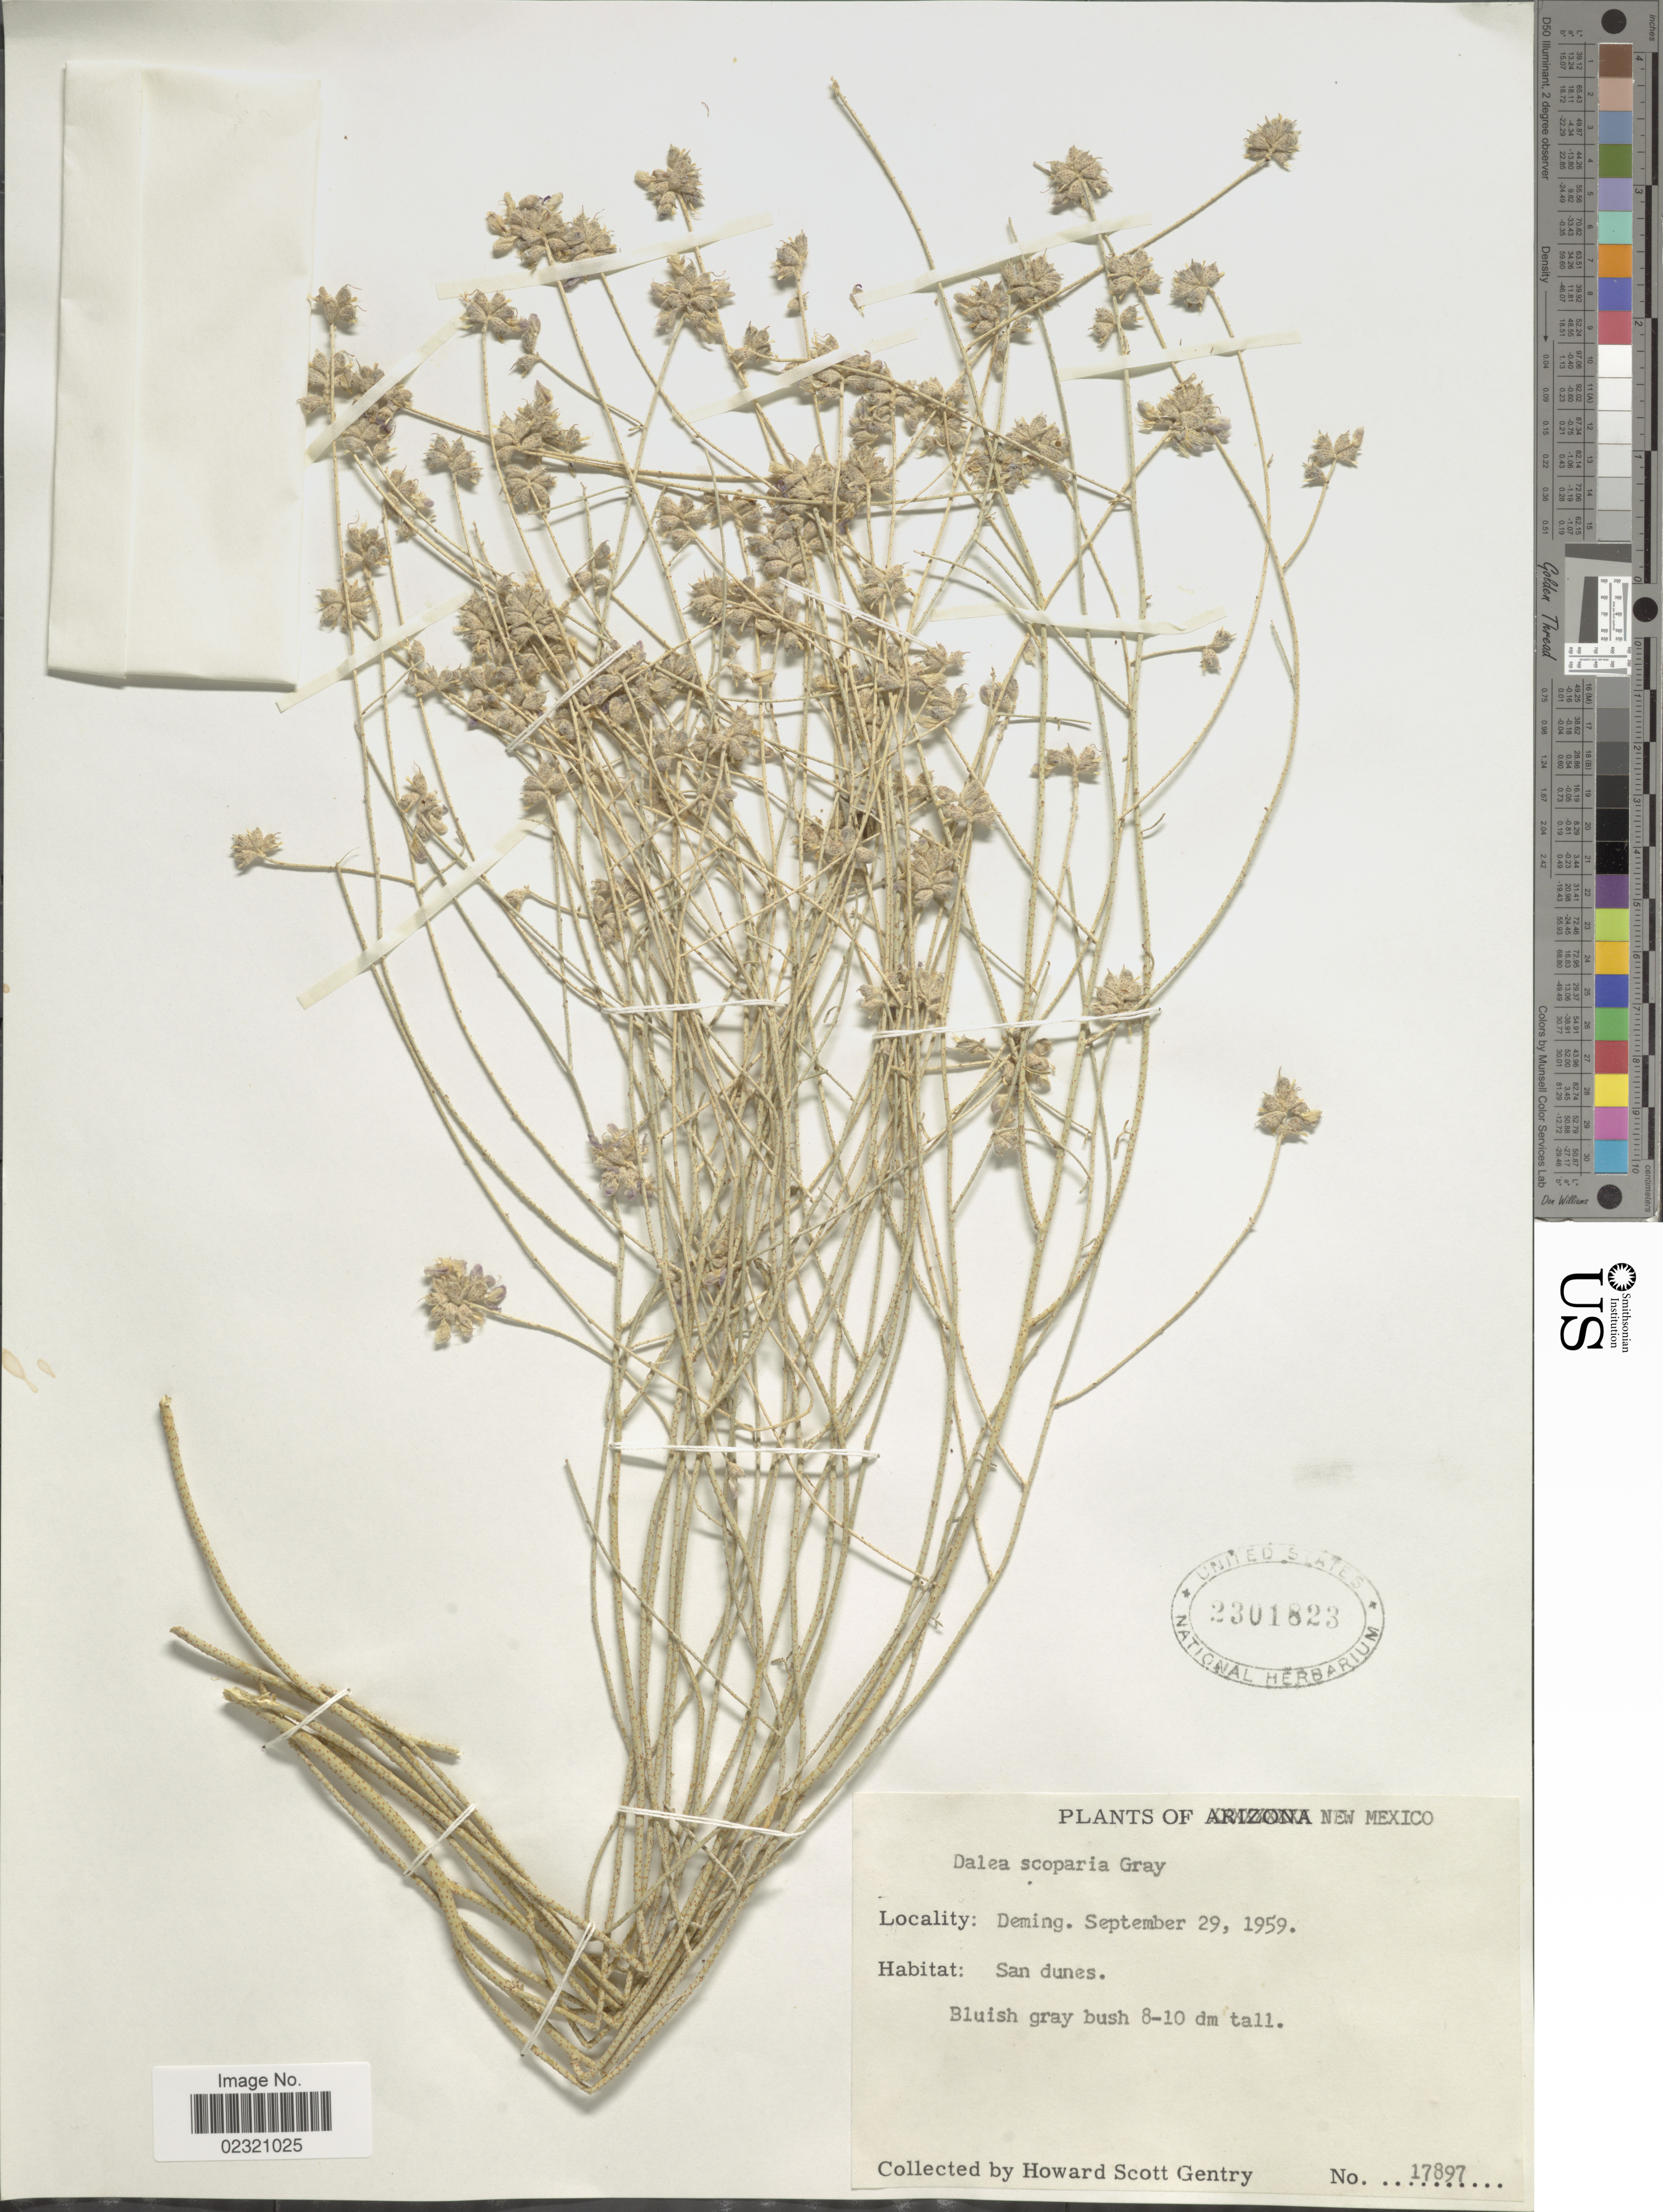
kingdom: Plantae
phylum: Tracheophyta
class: Magnoliopsida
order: Fabales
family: Fabaceae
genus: Psorothamnus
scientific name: Psorothamnus scoparius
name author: (A. Gray) Rydb.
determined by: Strong, M. T., (US), Smithsonian Institution - National Museum of Natural History (UNITED STATES)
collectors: H. S. Gentry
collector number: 17897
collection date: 1959-09-29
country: United States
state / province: New Mexico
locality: Deming.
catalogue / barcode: US 2301823